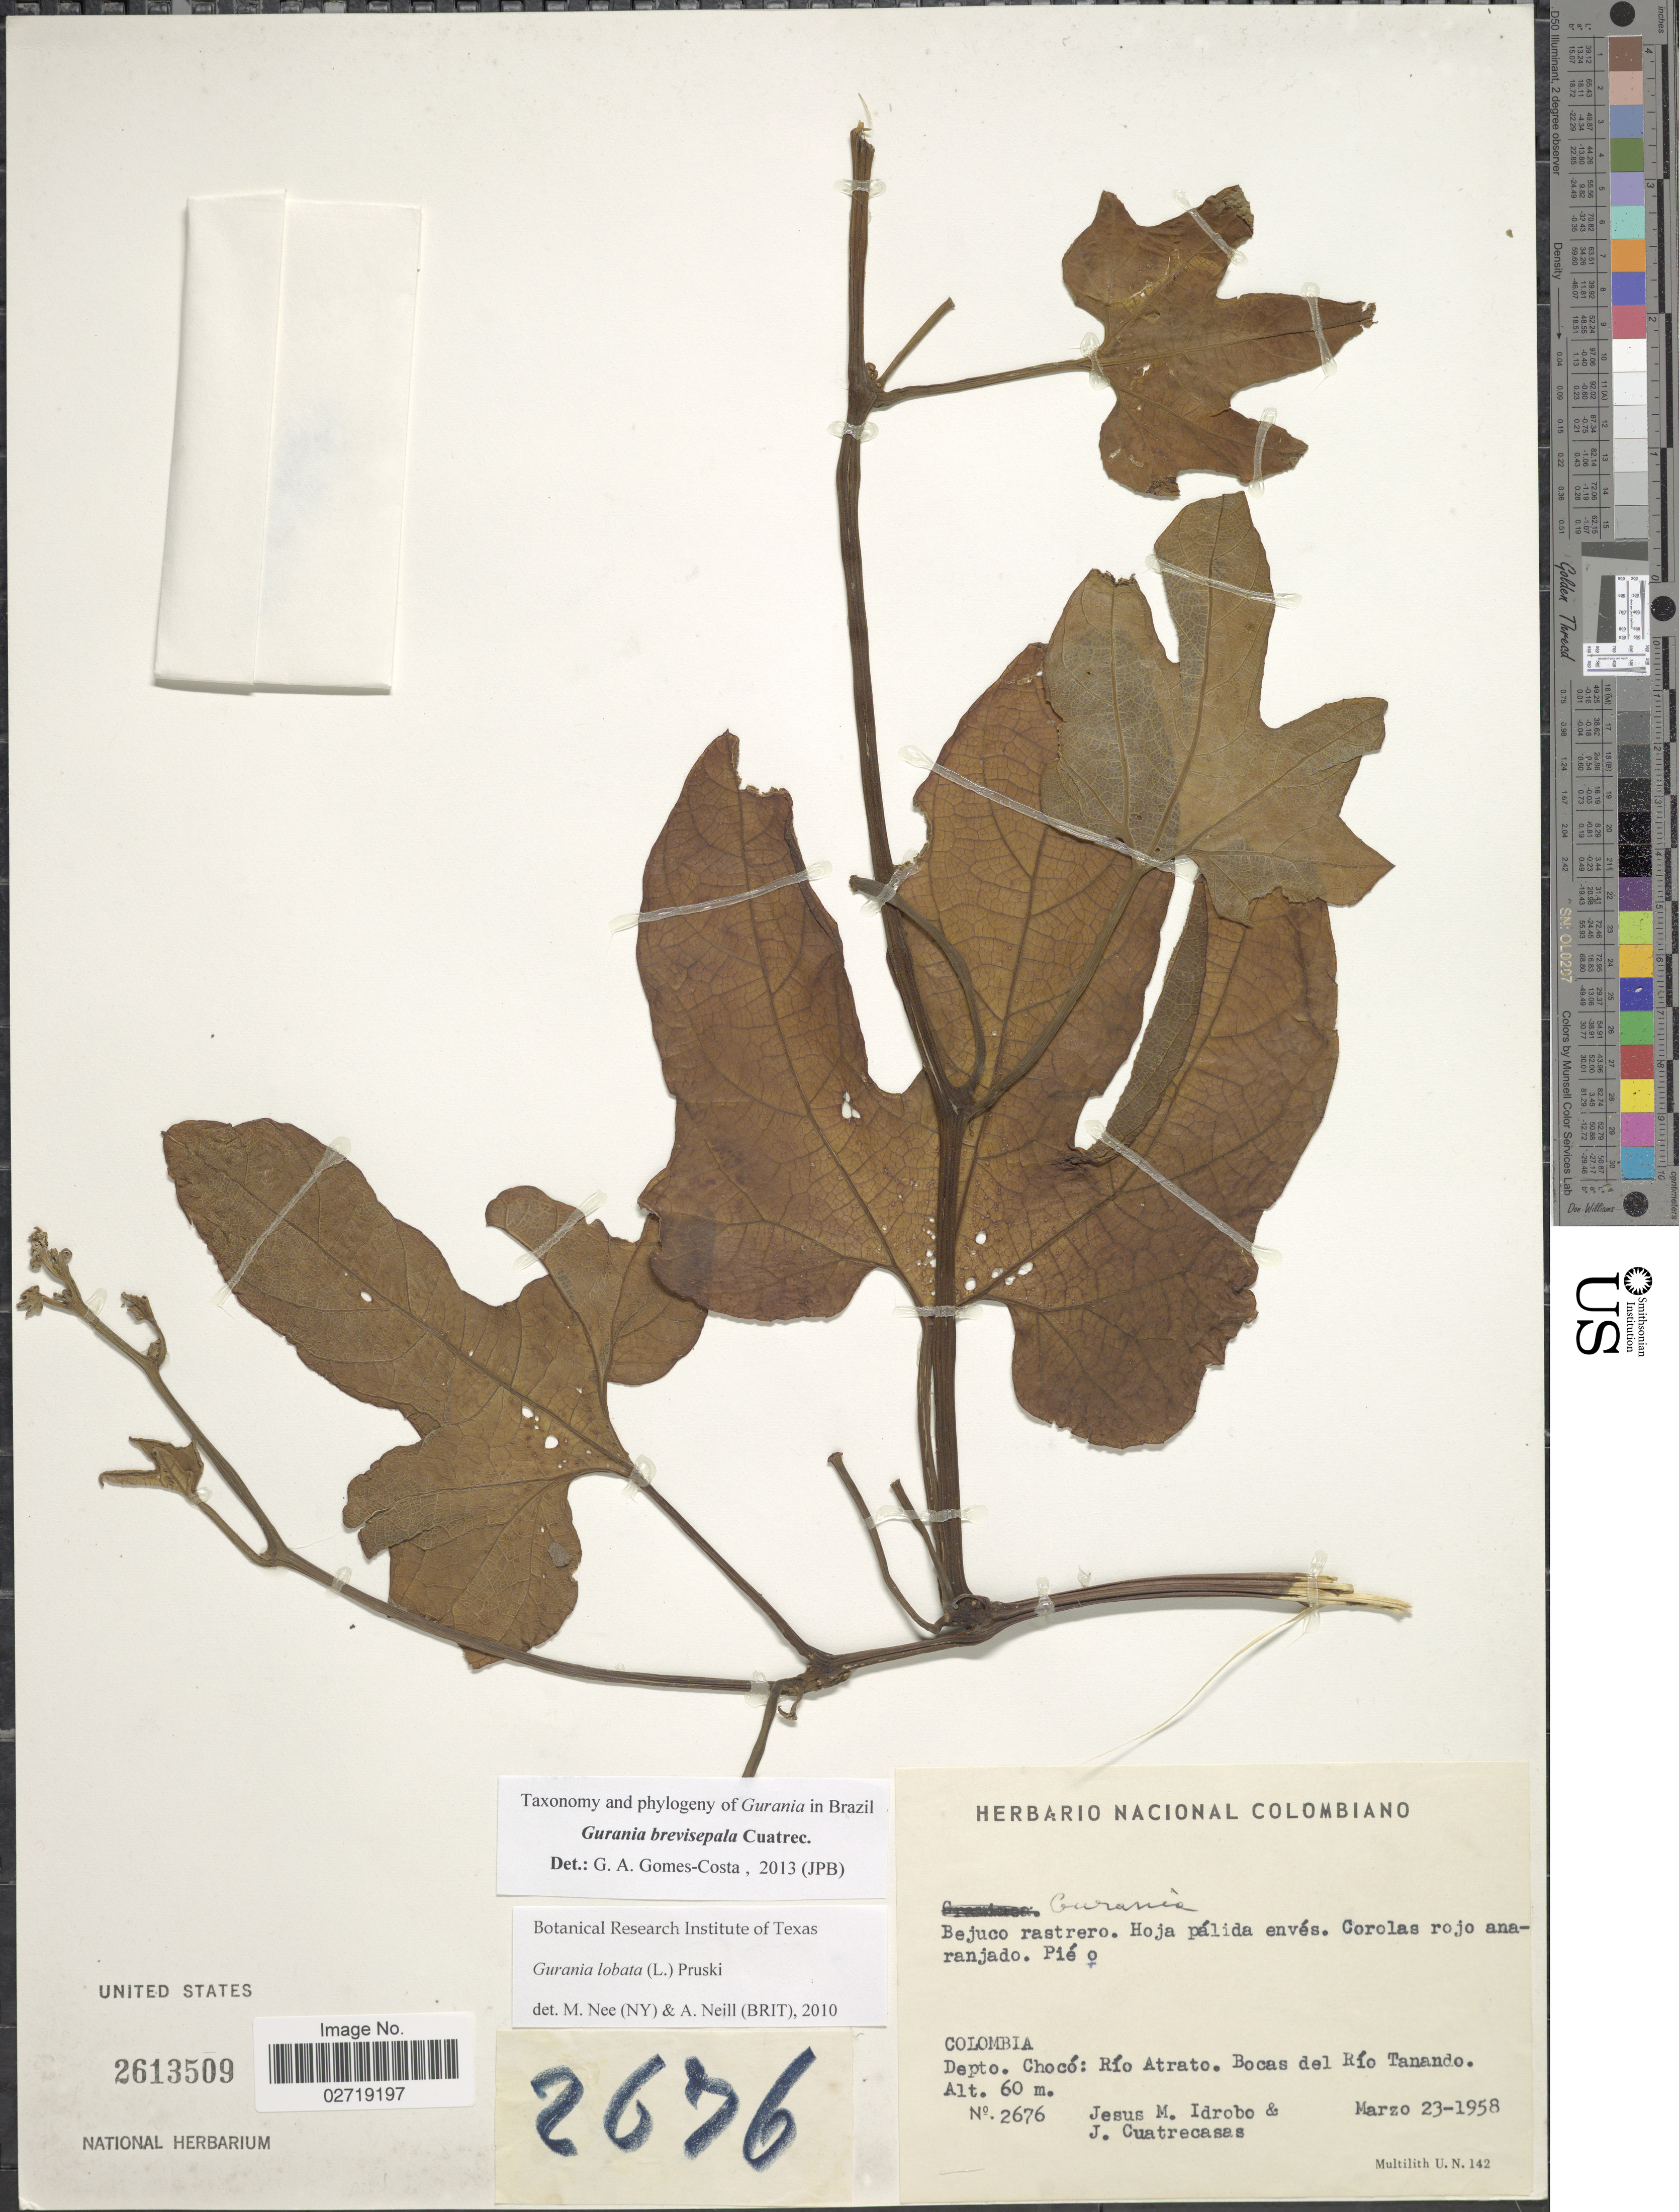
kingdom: Plantae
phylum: Tracheophyta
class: Magnoliopsida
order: Cucurbitales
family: Cucurbitaceae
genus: Gurania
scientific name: Gurania brevisepala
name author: Cuatrec.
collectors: J. M. Idrobo & J. Cuatrecasas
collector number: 2676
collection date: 1958-03-23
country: Colombia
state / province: Chocó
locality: Rio Atrato. Bocas del Rio Tanando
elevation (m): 60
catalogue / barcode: US 2613509